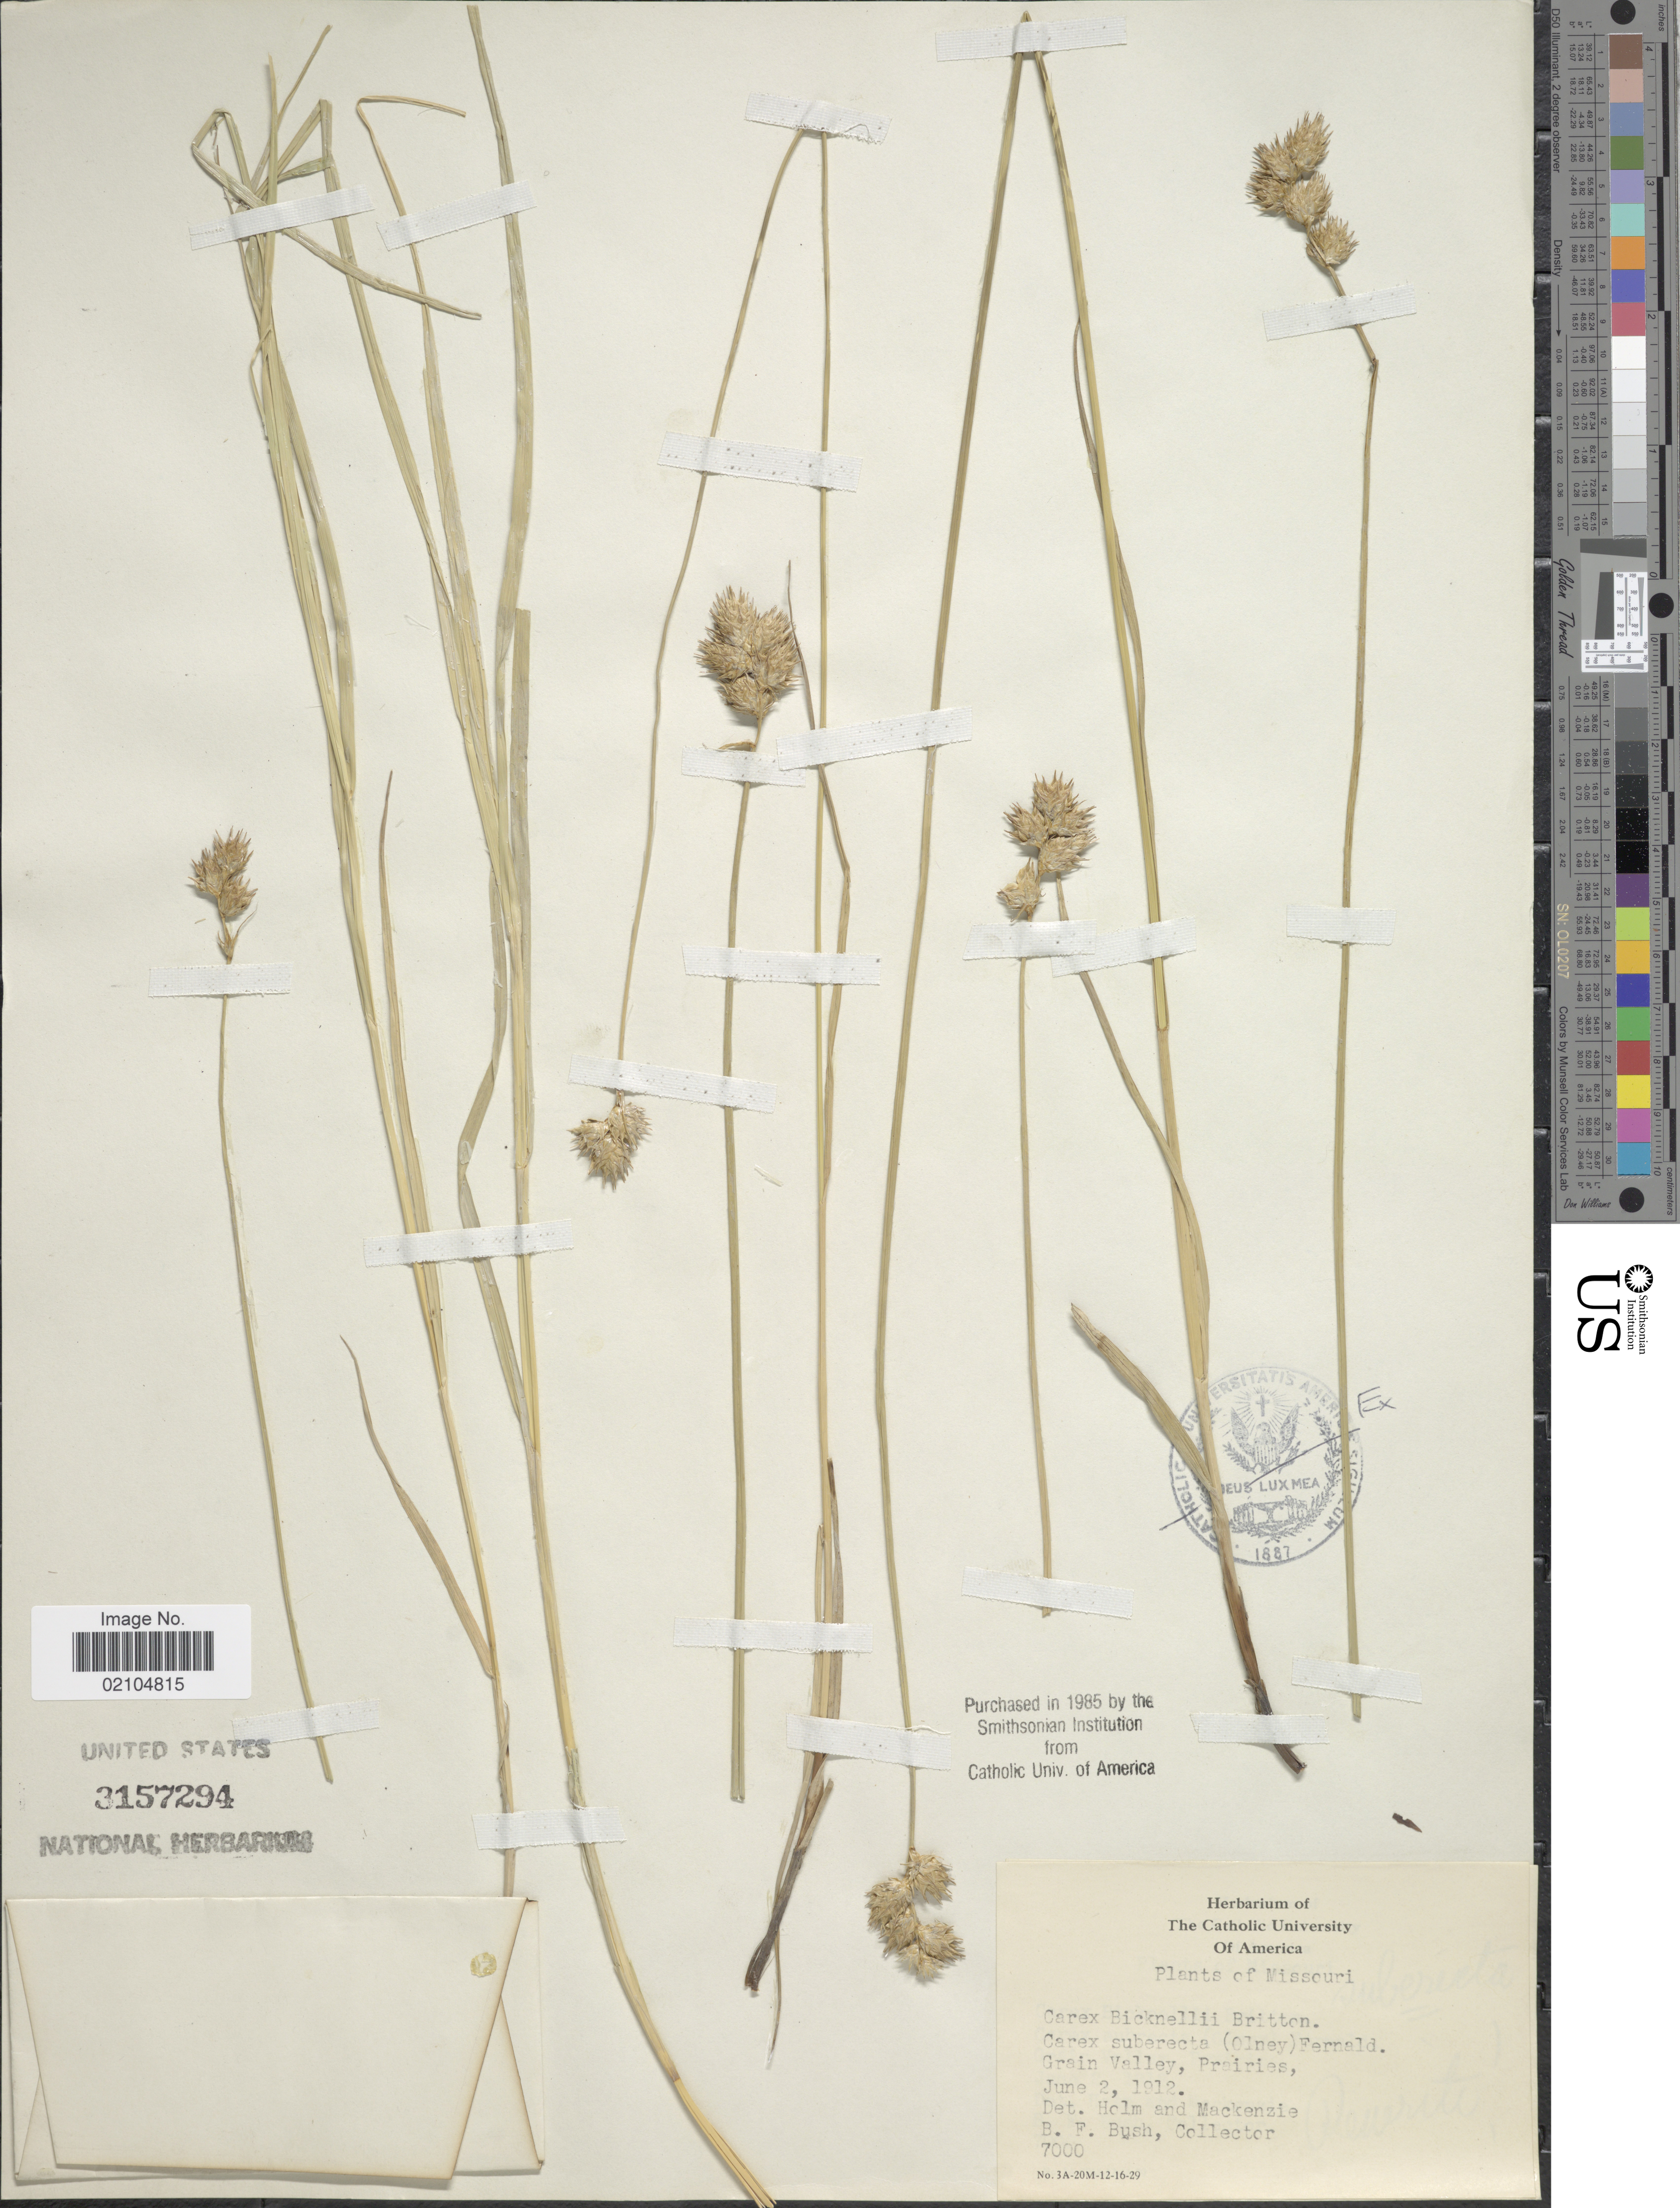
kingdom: Plantae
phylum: Tracheophyta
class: Liliopsida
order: Poales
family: Cyperaceae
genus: Carex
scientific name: Carex bicknellii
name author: Britton & A. Br.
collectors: B. F. Bush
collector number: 7000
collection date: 1912-06-02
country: United States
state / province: Missouri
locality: Grain Valley, Prairies.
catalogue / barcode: US 3157294